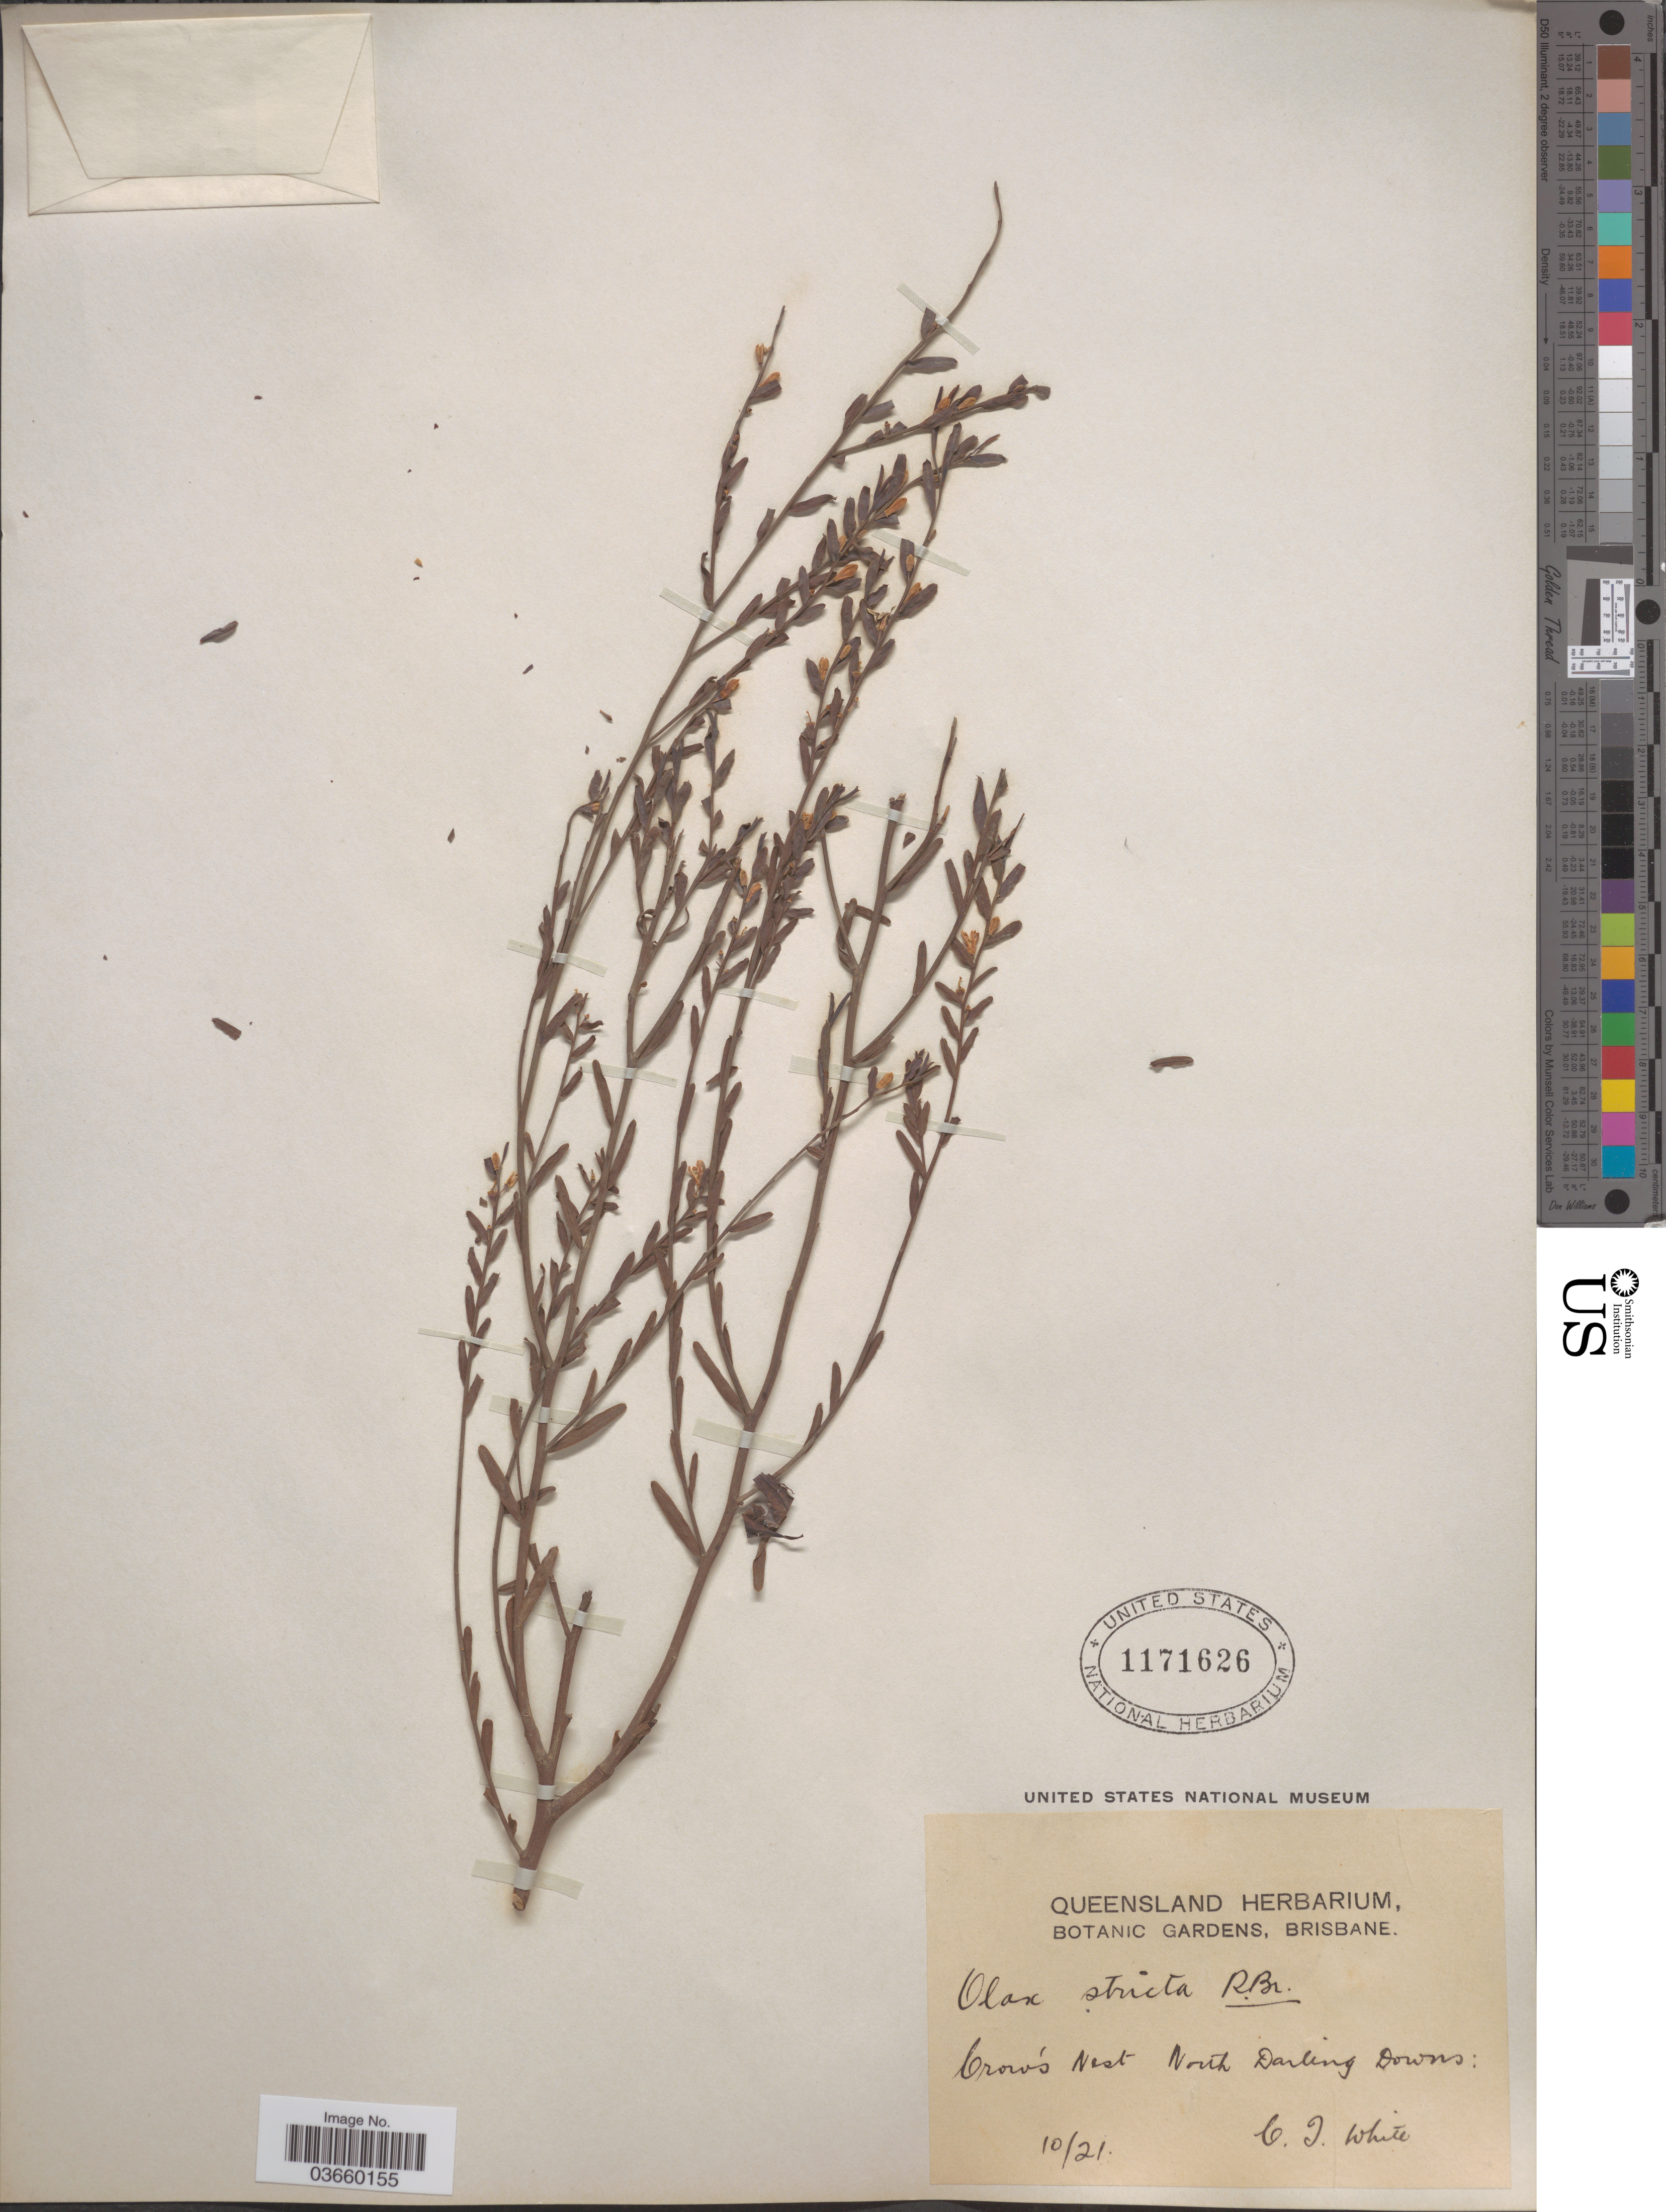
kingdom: Plantae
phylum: Tracheophyta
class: Magnoliopsida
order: Santalales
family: Olacaceae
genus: Olax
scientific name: Olax stricta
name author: R. Br.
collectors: C. T. White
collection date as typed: Transcribed d/m/y: /10/21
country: Australia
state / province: Queensland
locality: Crow's Nest North Darling Downs.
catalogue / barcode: US 1171626